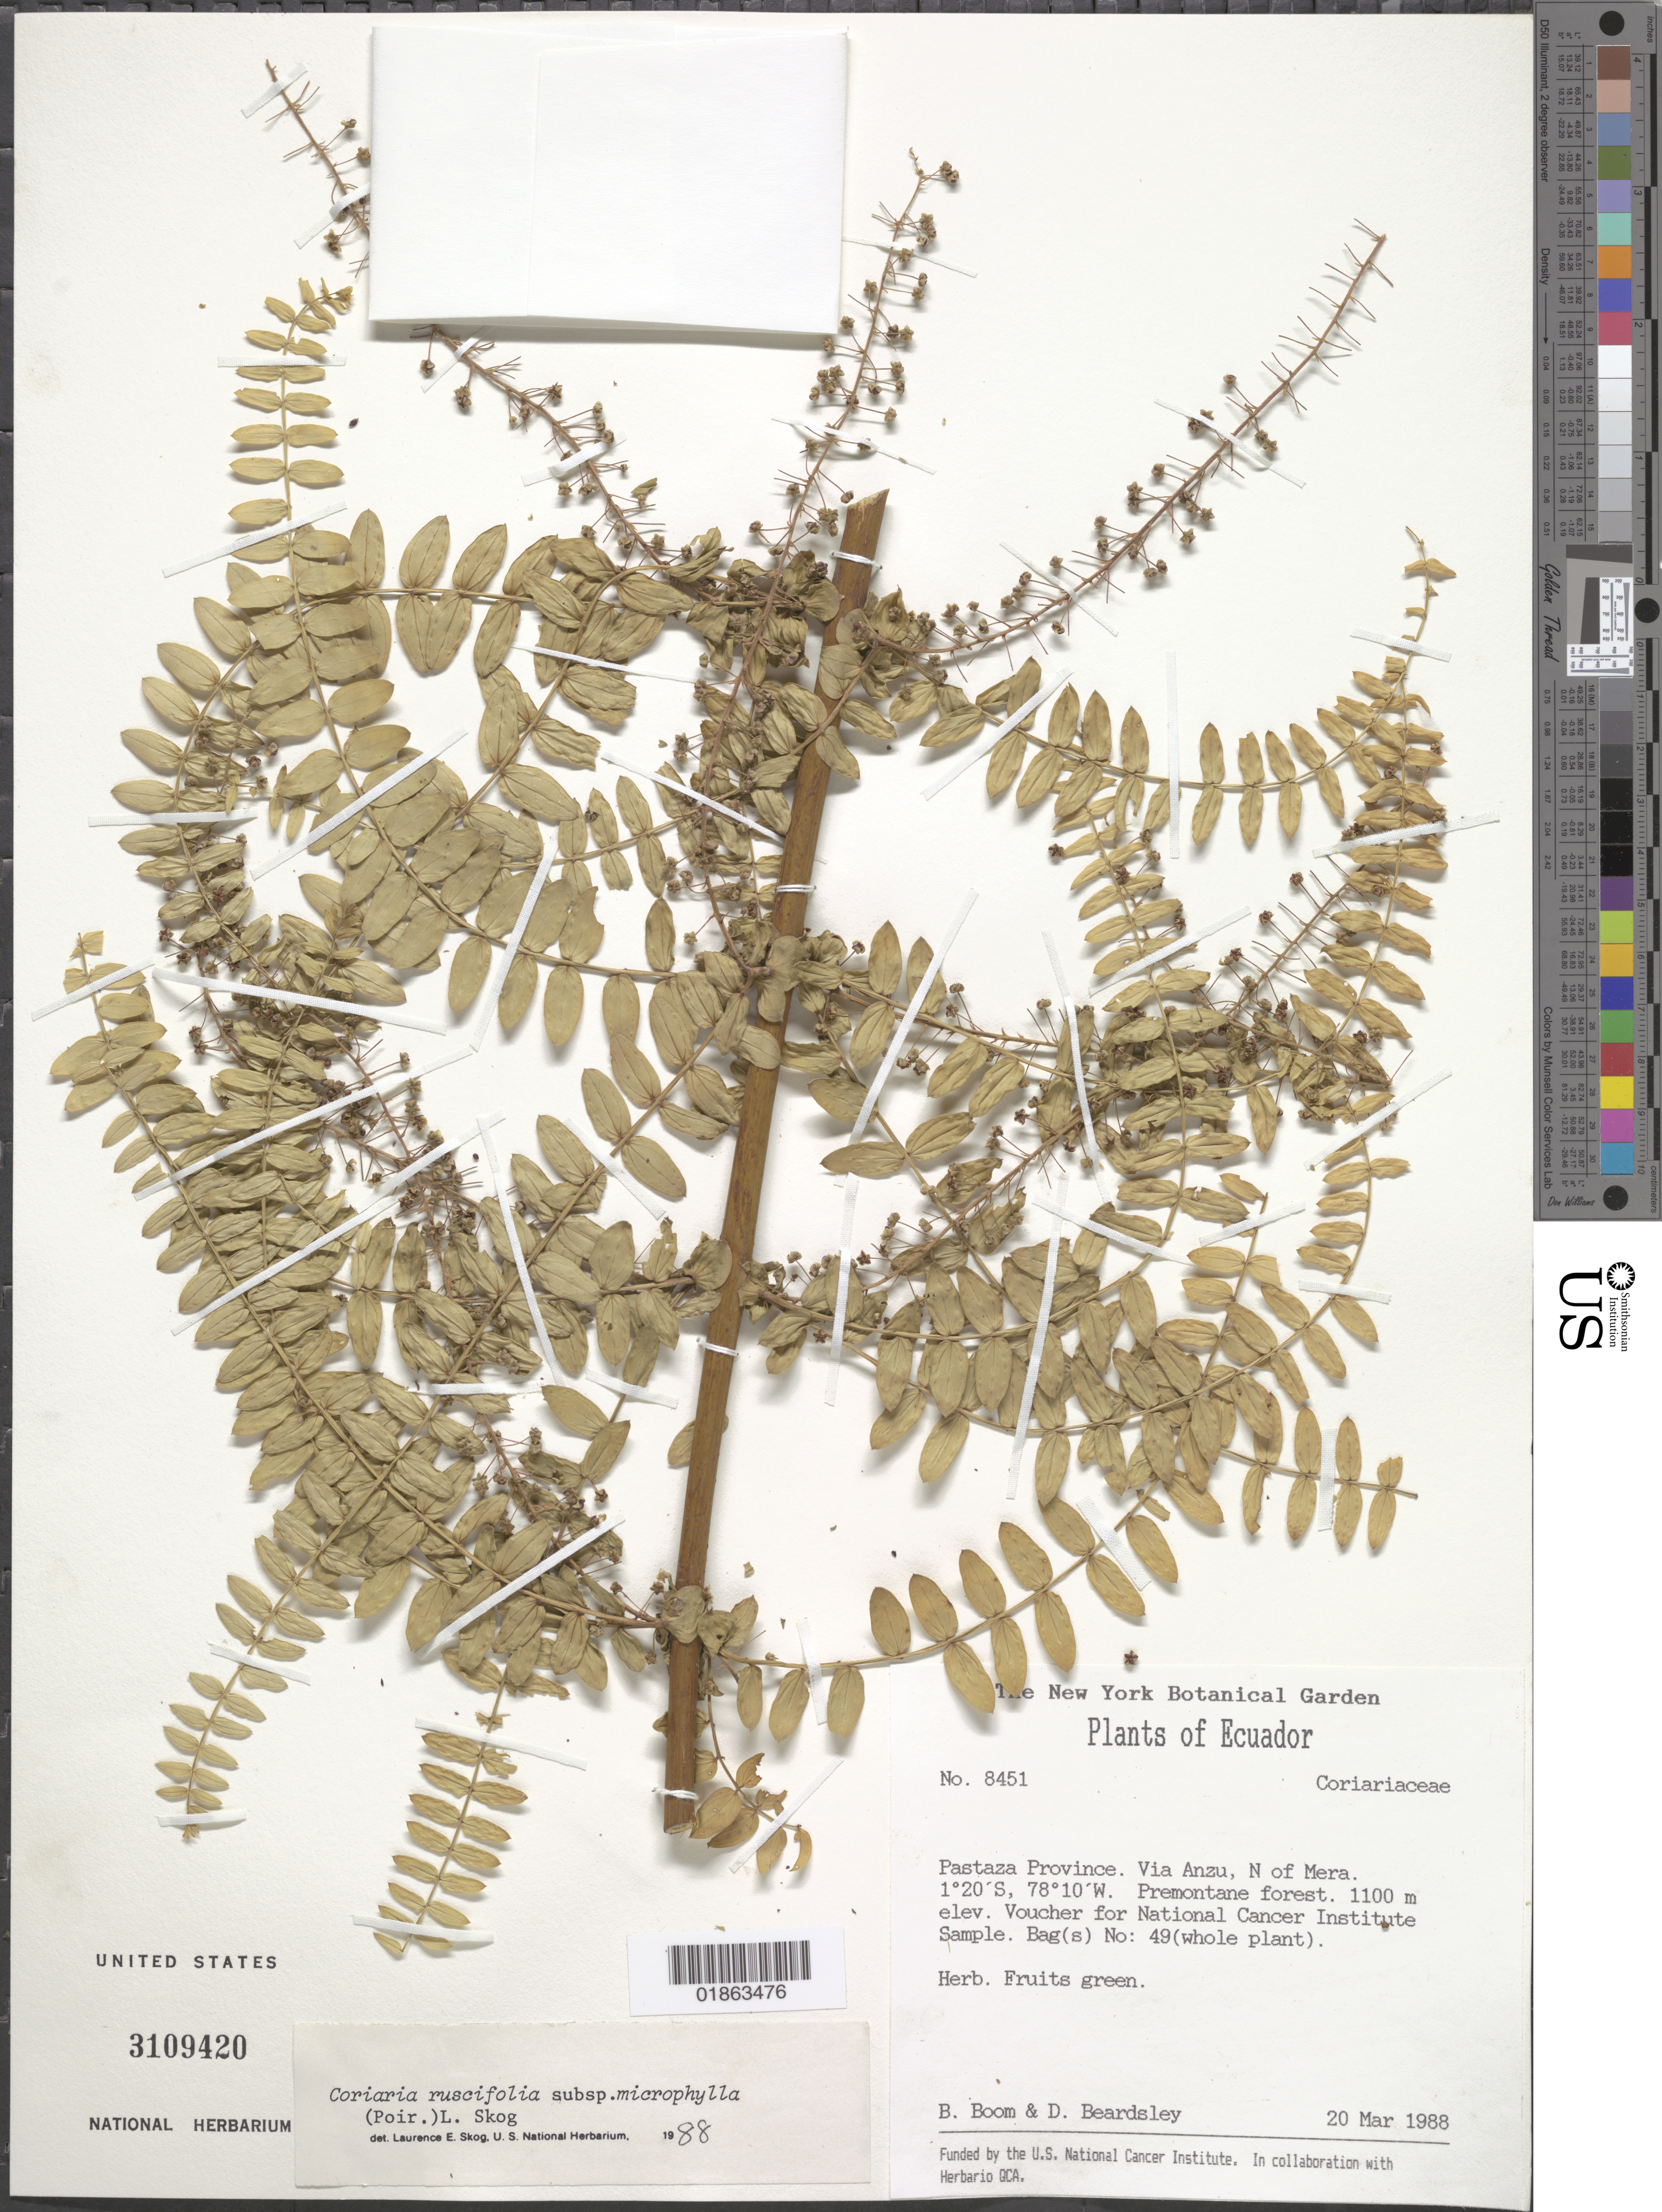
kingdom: Plantae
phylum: Tracheophyta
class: Magnoliopsida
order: Cucurbitales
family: Coriariaceae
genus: Coriaria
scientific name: Coriaria ruscifolia subsp. microphylla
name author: (Poir.) L.E. Skog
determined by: Skog, Laurence E.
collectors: B. M. Boom & D. Beardsley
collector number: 8451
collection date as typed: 20 Mar 1988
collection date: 1988-03-20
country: Ecuador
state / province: Pastaza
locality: Via Anzu, N of Mera.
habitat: Premontane forest.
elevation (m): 1100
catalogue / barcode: US 3109420